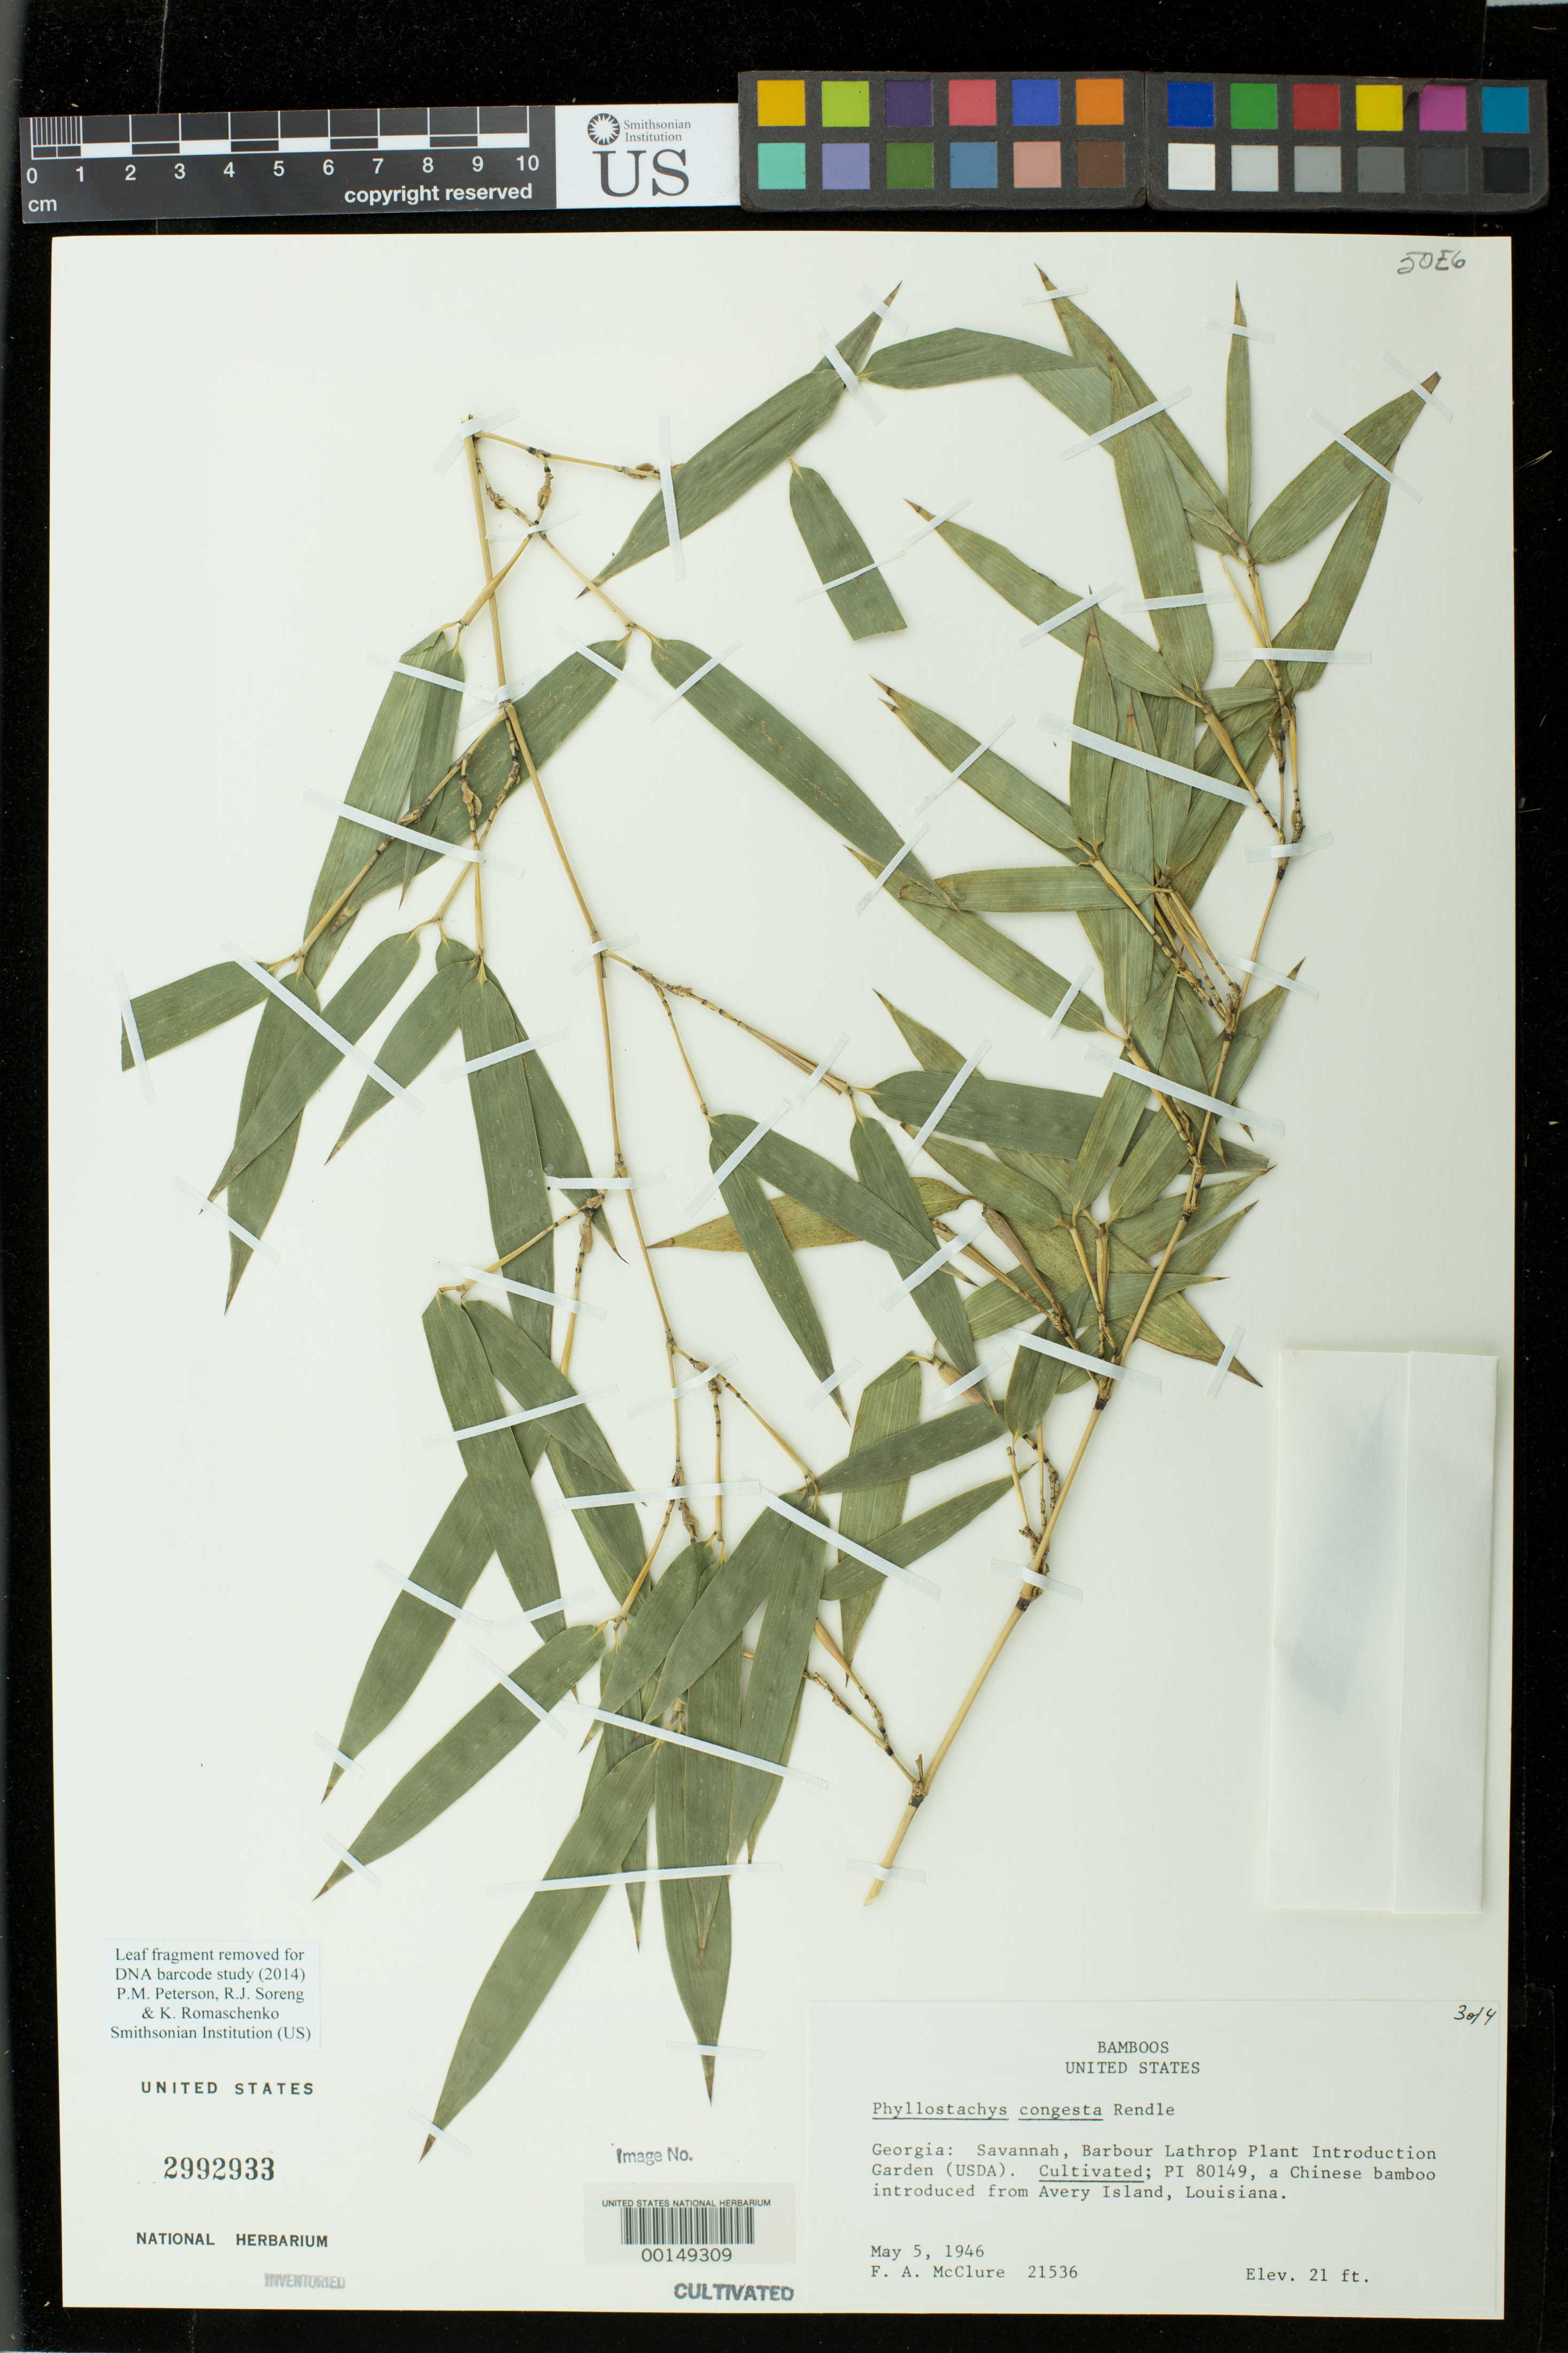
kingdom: Plantae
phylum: Tracheophyta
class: Liliopsida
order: Poales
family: Poaceae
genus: Phyllostachys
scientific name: Phyllostachys congesta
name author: Rendle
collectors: F. A. McClure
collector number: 21536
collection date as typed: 05 May 1946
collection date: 1946-05-05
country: United States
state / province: Georgia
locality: Savannha, barbour lathrop p.i. garden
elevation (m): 6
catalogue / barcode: US 2992933